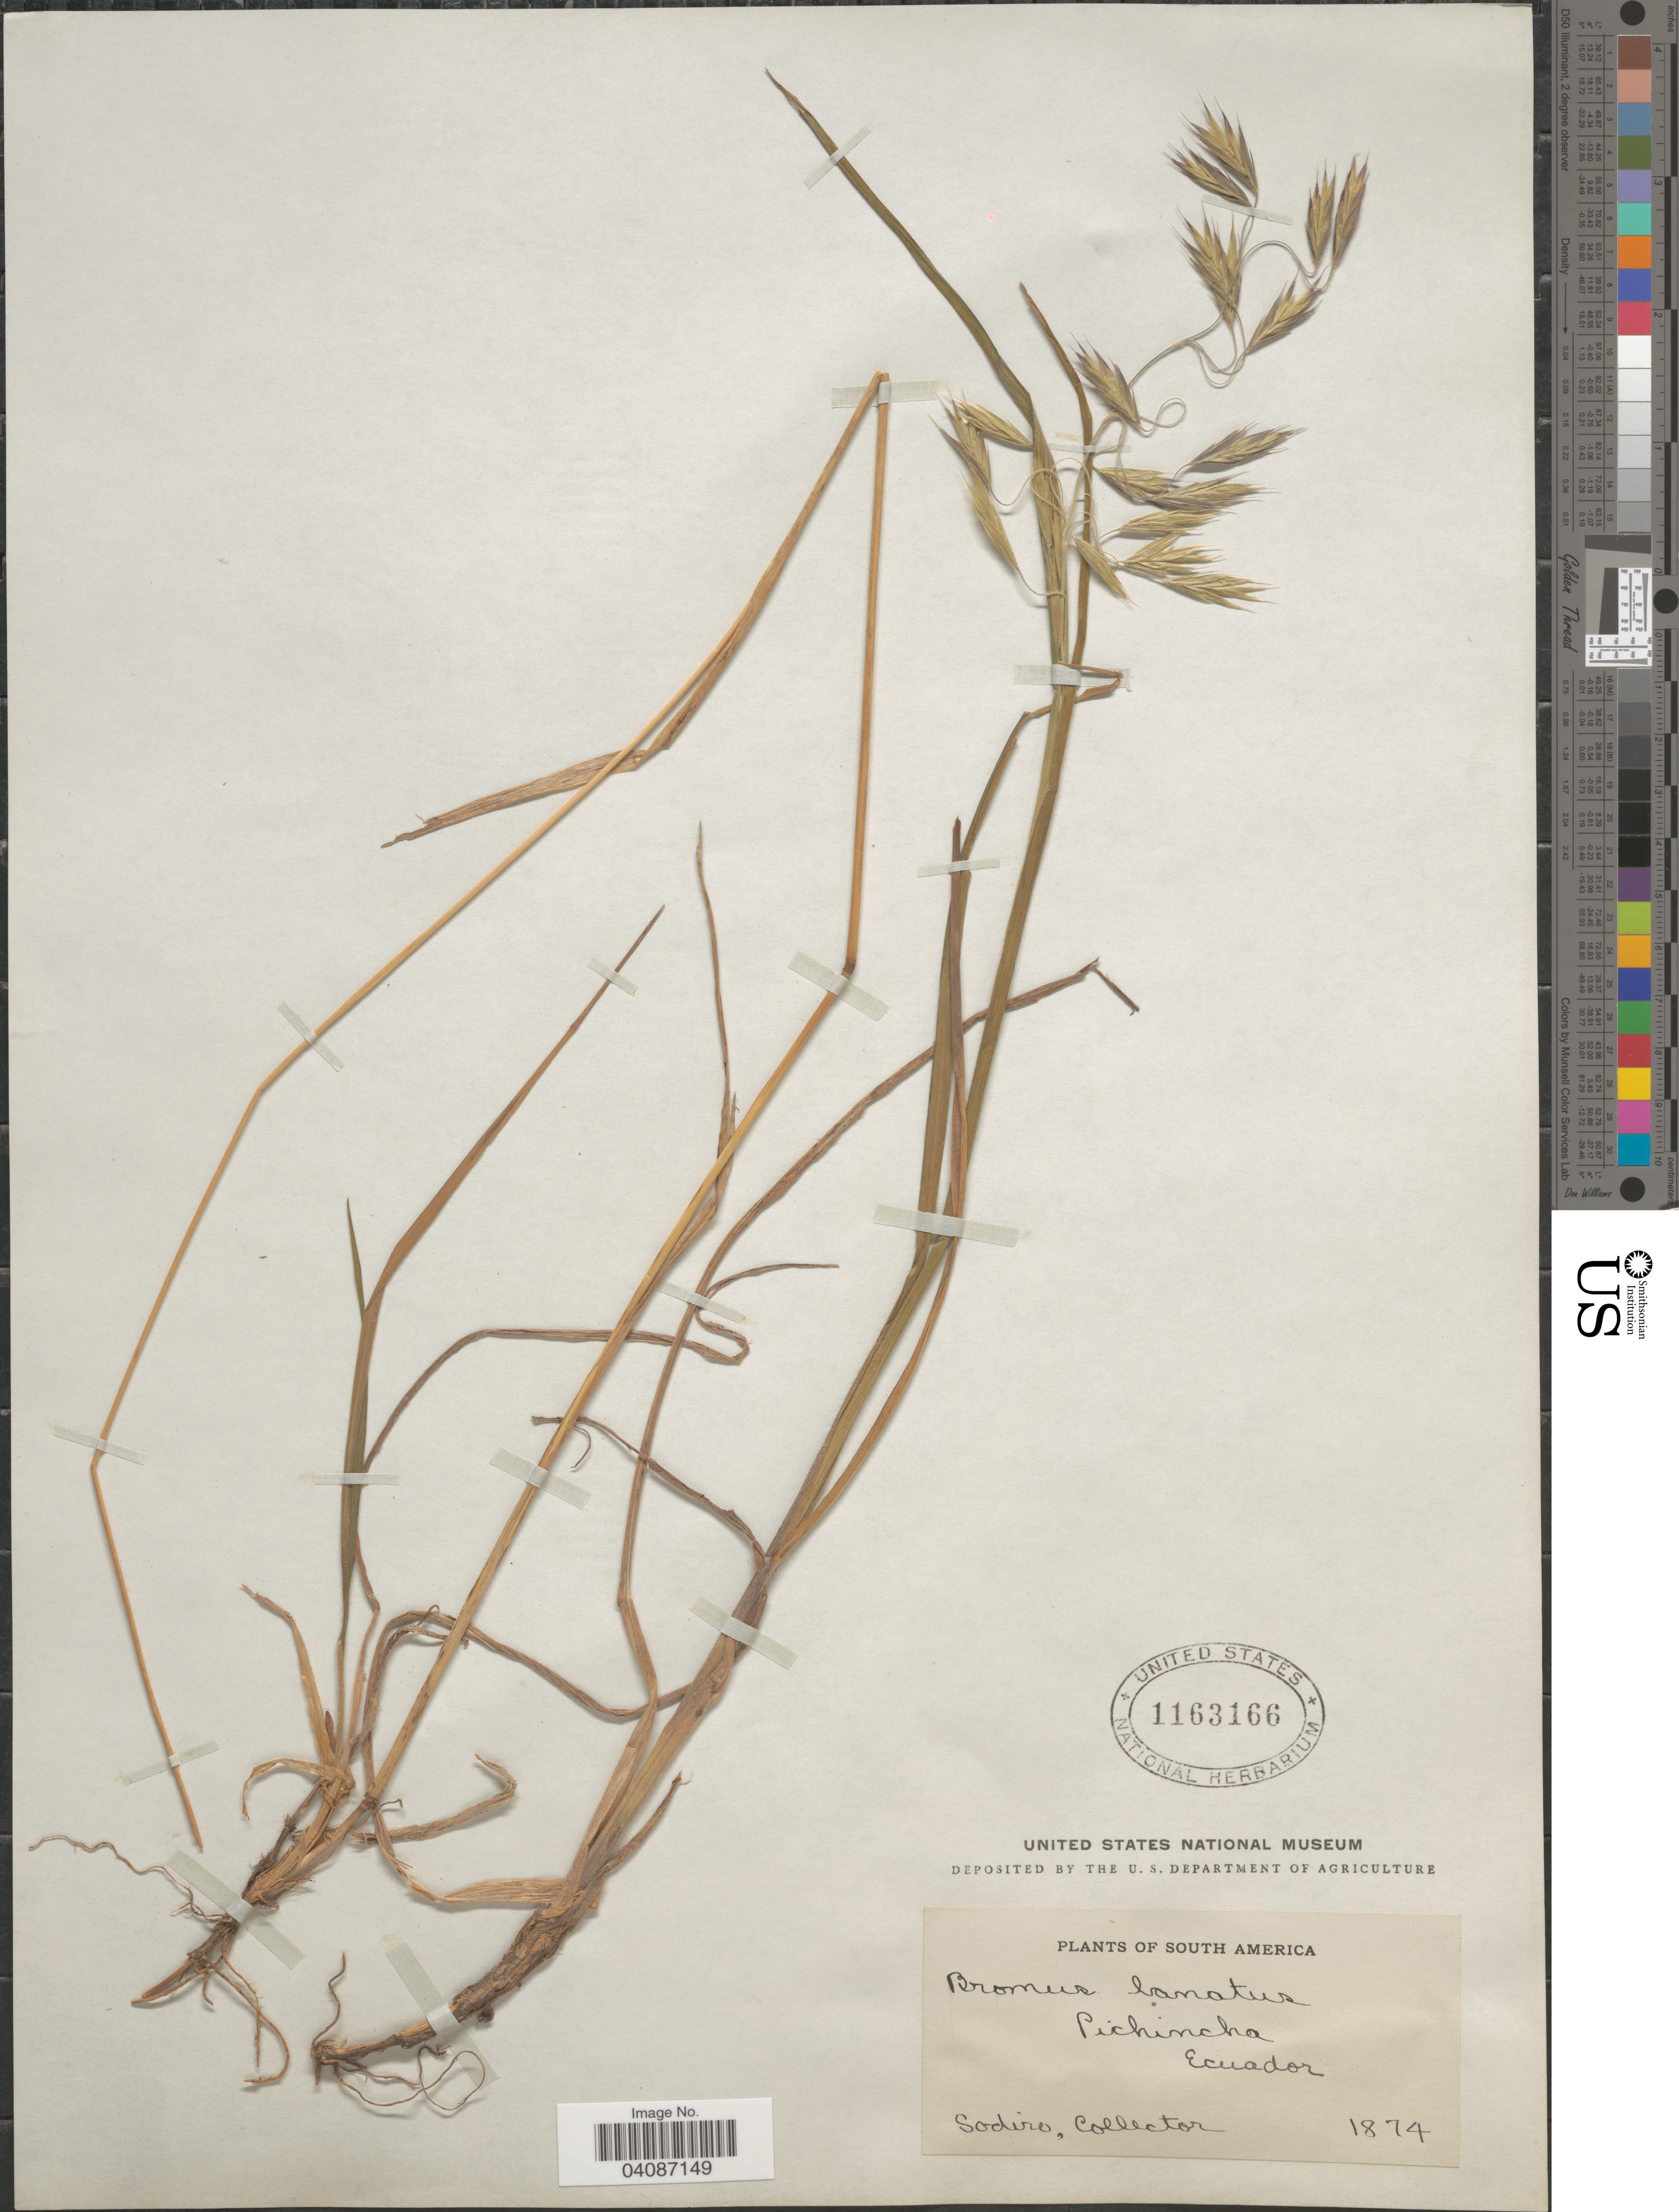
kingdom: Plantae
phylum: Tracheophyta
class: Liliopsida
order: Poales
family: Poaceae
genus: Bromus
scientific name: Bromus lanatus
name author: Kunth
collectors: Sodiro, --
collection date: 1874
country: Ecuador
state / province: Pichincha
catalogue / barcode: US 1163166